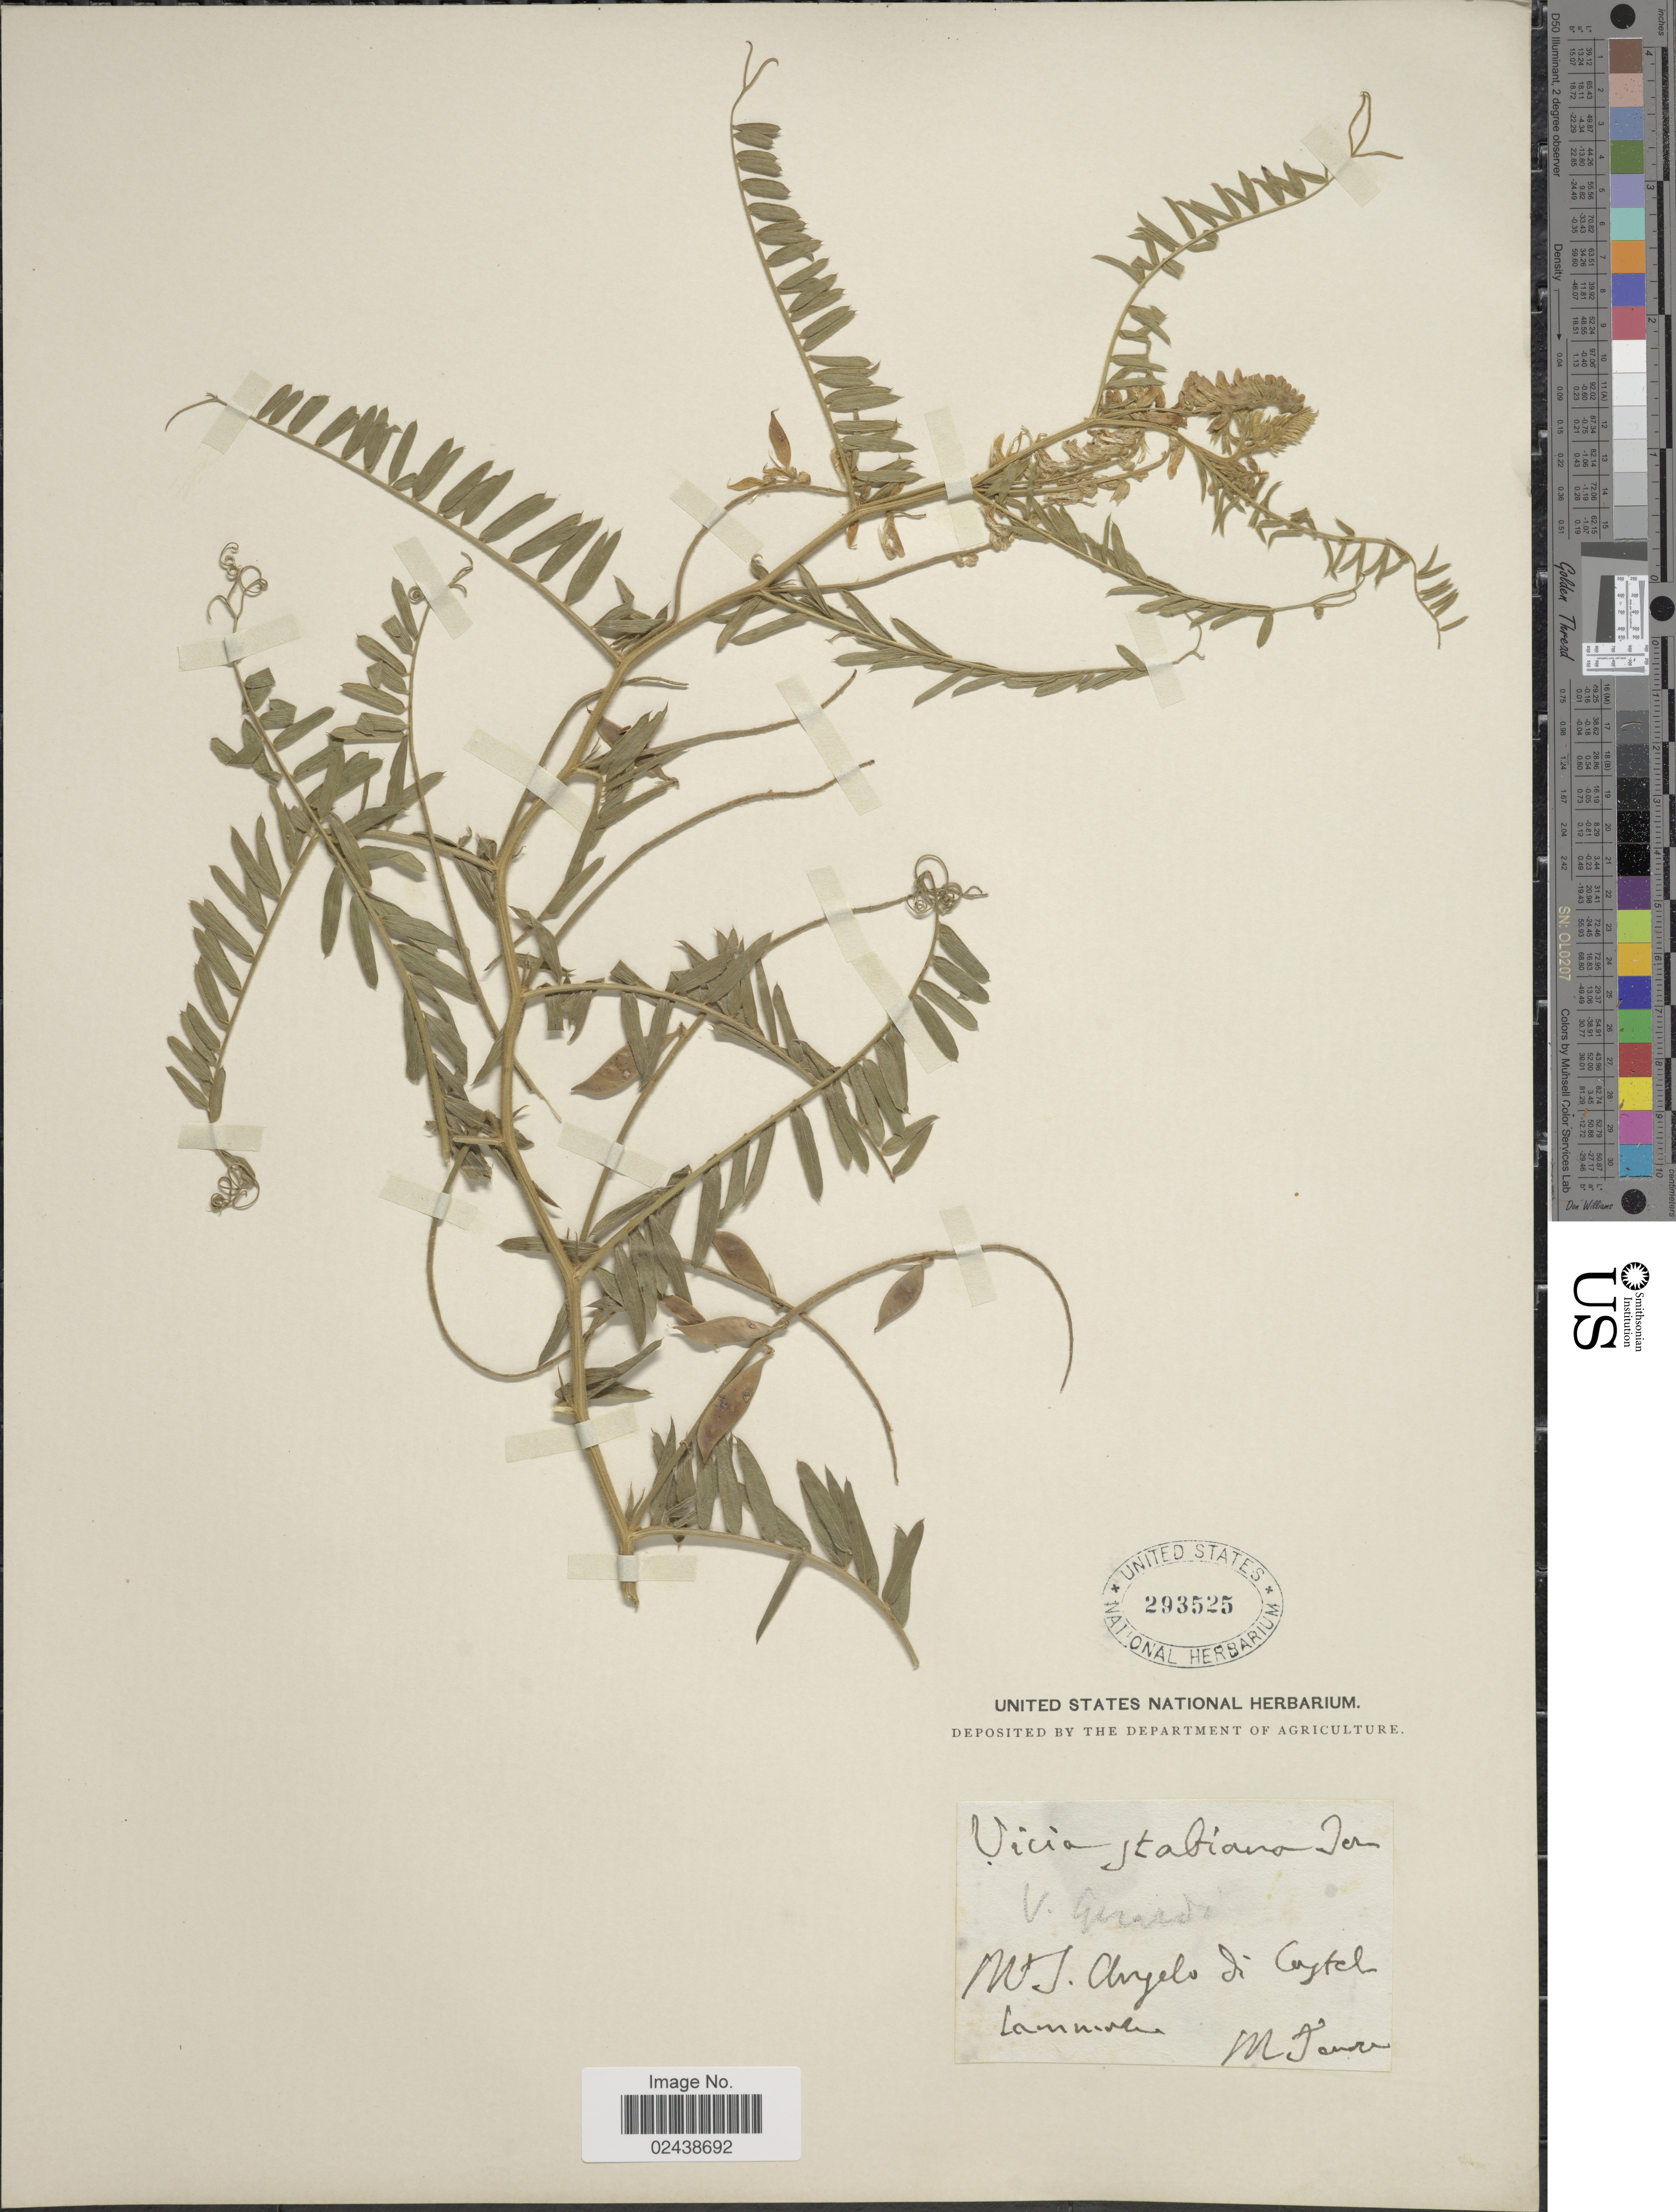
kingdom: Plantae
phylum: Tracheophyta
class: Magnoliopsida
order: Fabales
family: Fabaceae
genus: Vicia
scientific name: Vicia cassubica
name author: L.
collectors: M. Tenore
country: Italy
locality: M. S. Angelo di Castellammare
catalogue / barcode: US 293525